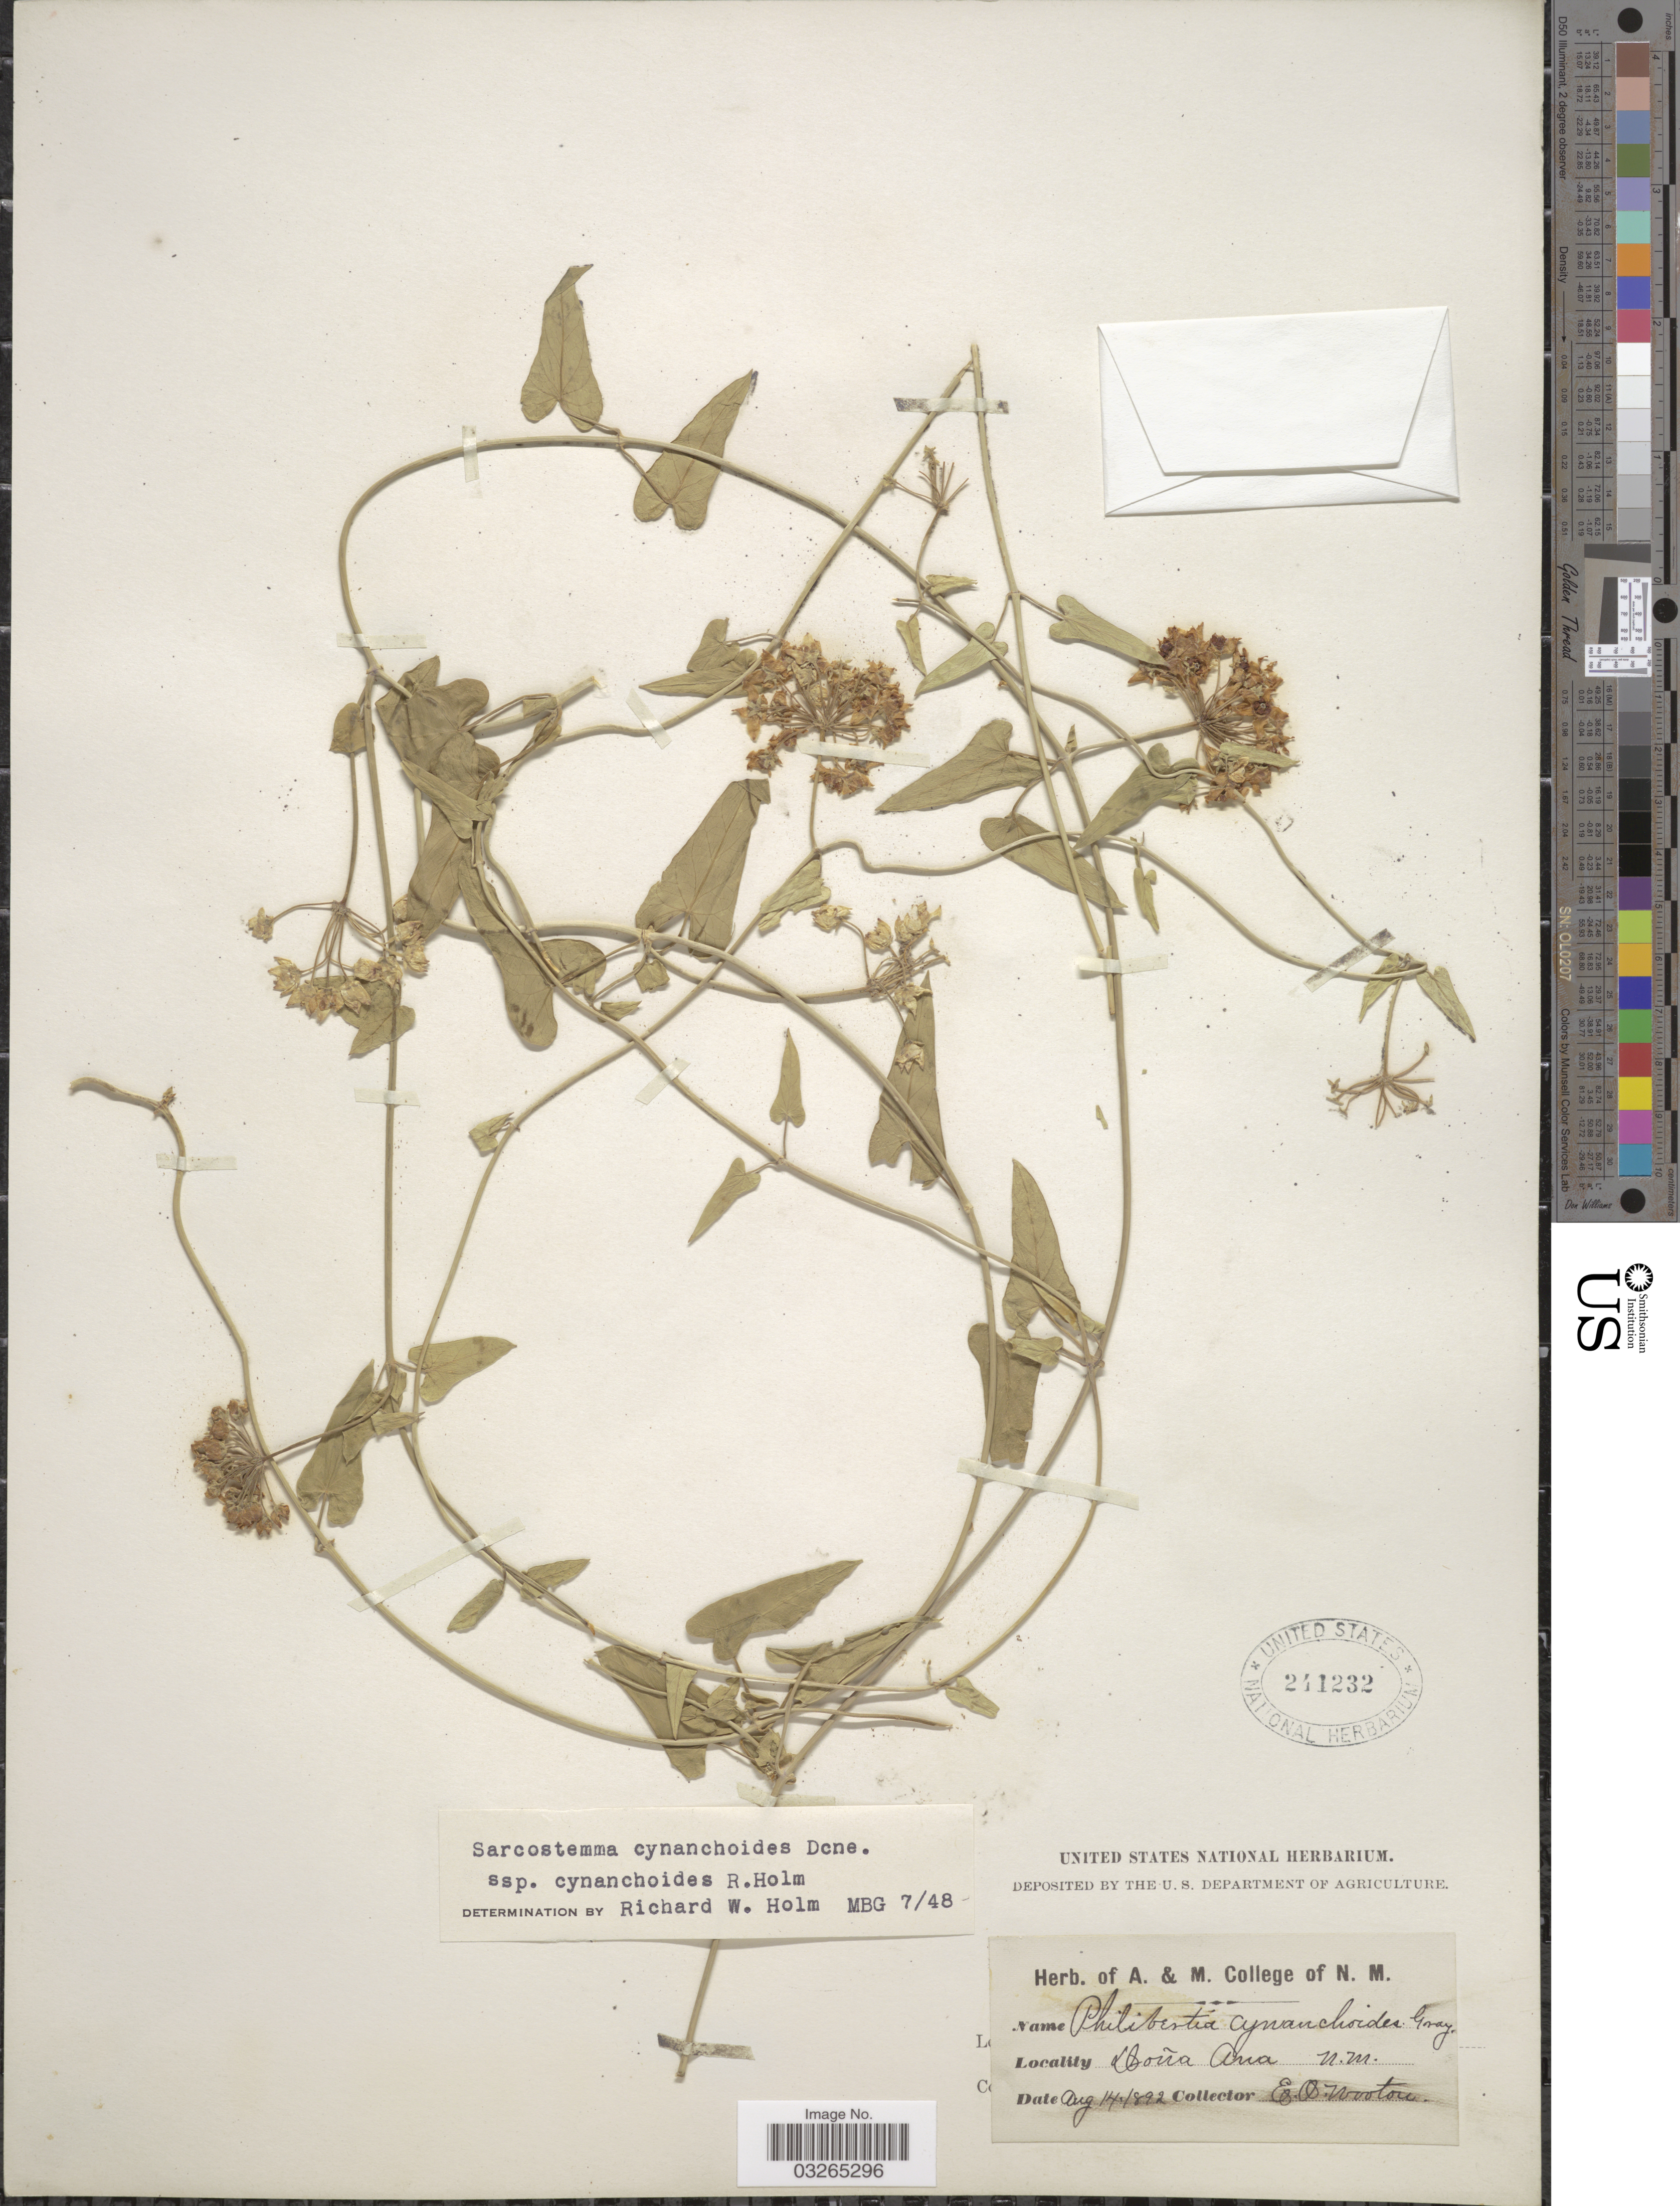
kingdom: Plantae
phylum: Tracheophyta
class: Magnoliopsida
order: Gentianales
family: Apocynaceae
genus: Sarcostemma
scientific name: Sarcostemma cynanchoides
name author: Decne.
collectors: E. O. Wooton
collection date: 1892-08-14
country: United States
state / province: New Mexico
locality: Doña Ana. N.M.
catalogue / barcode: US 241232